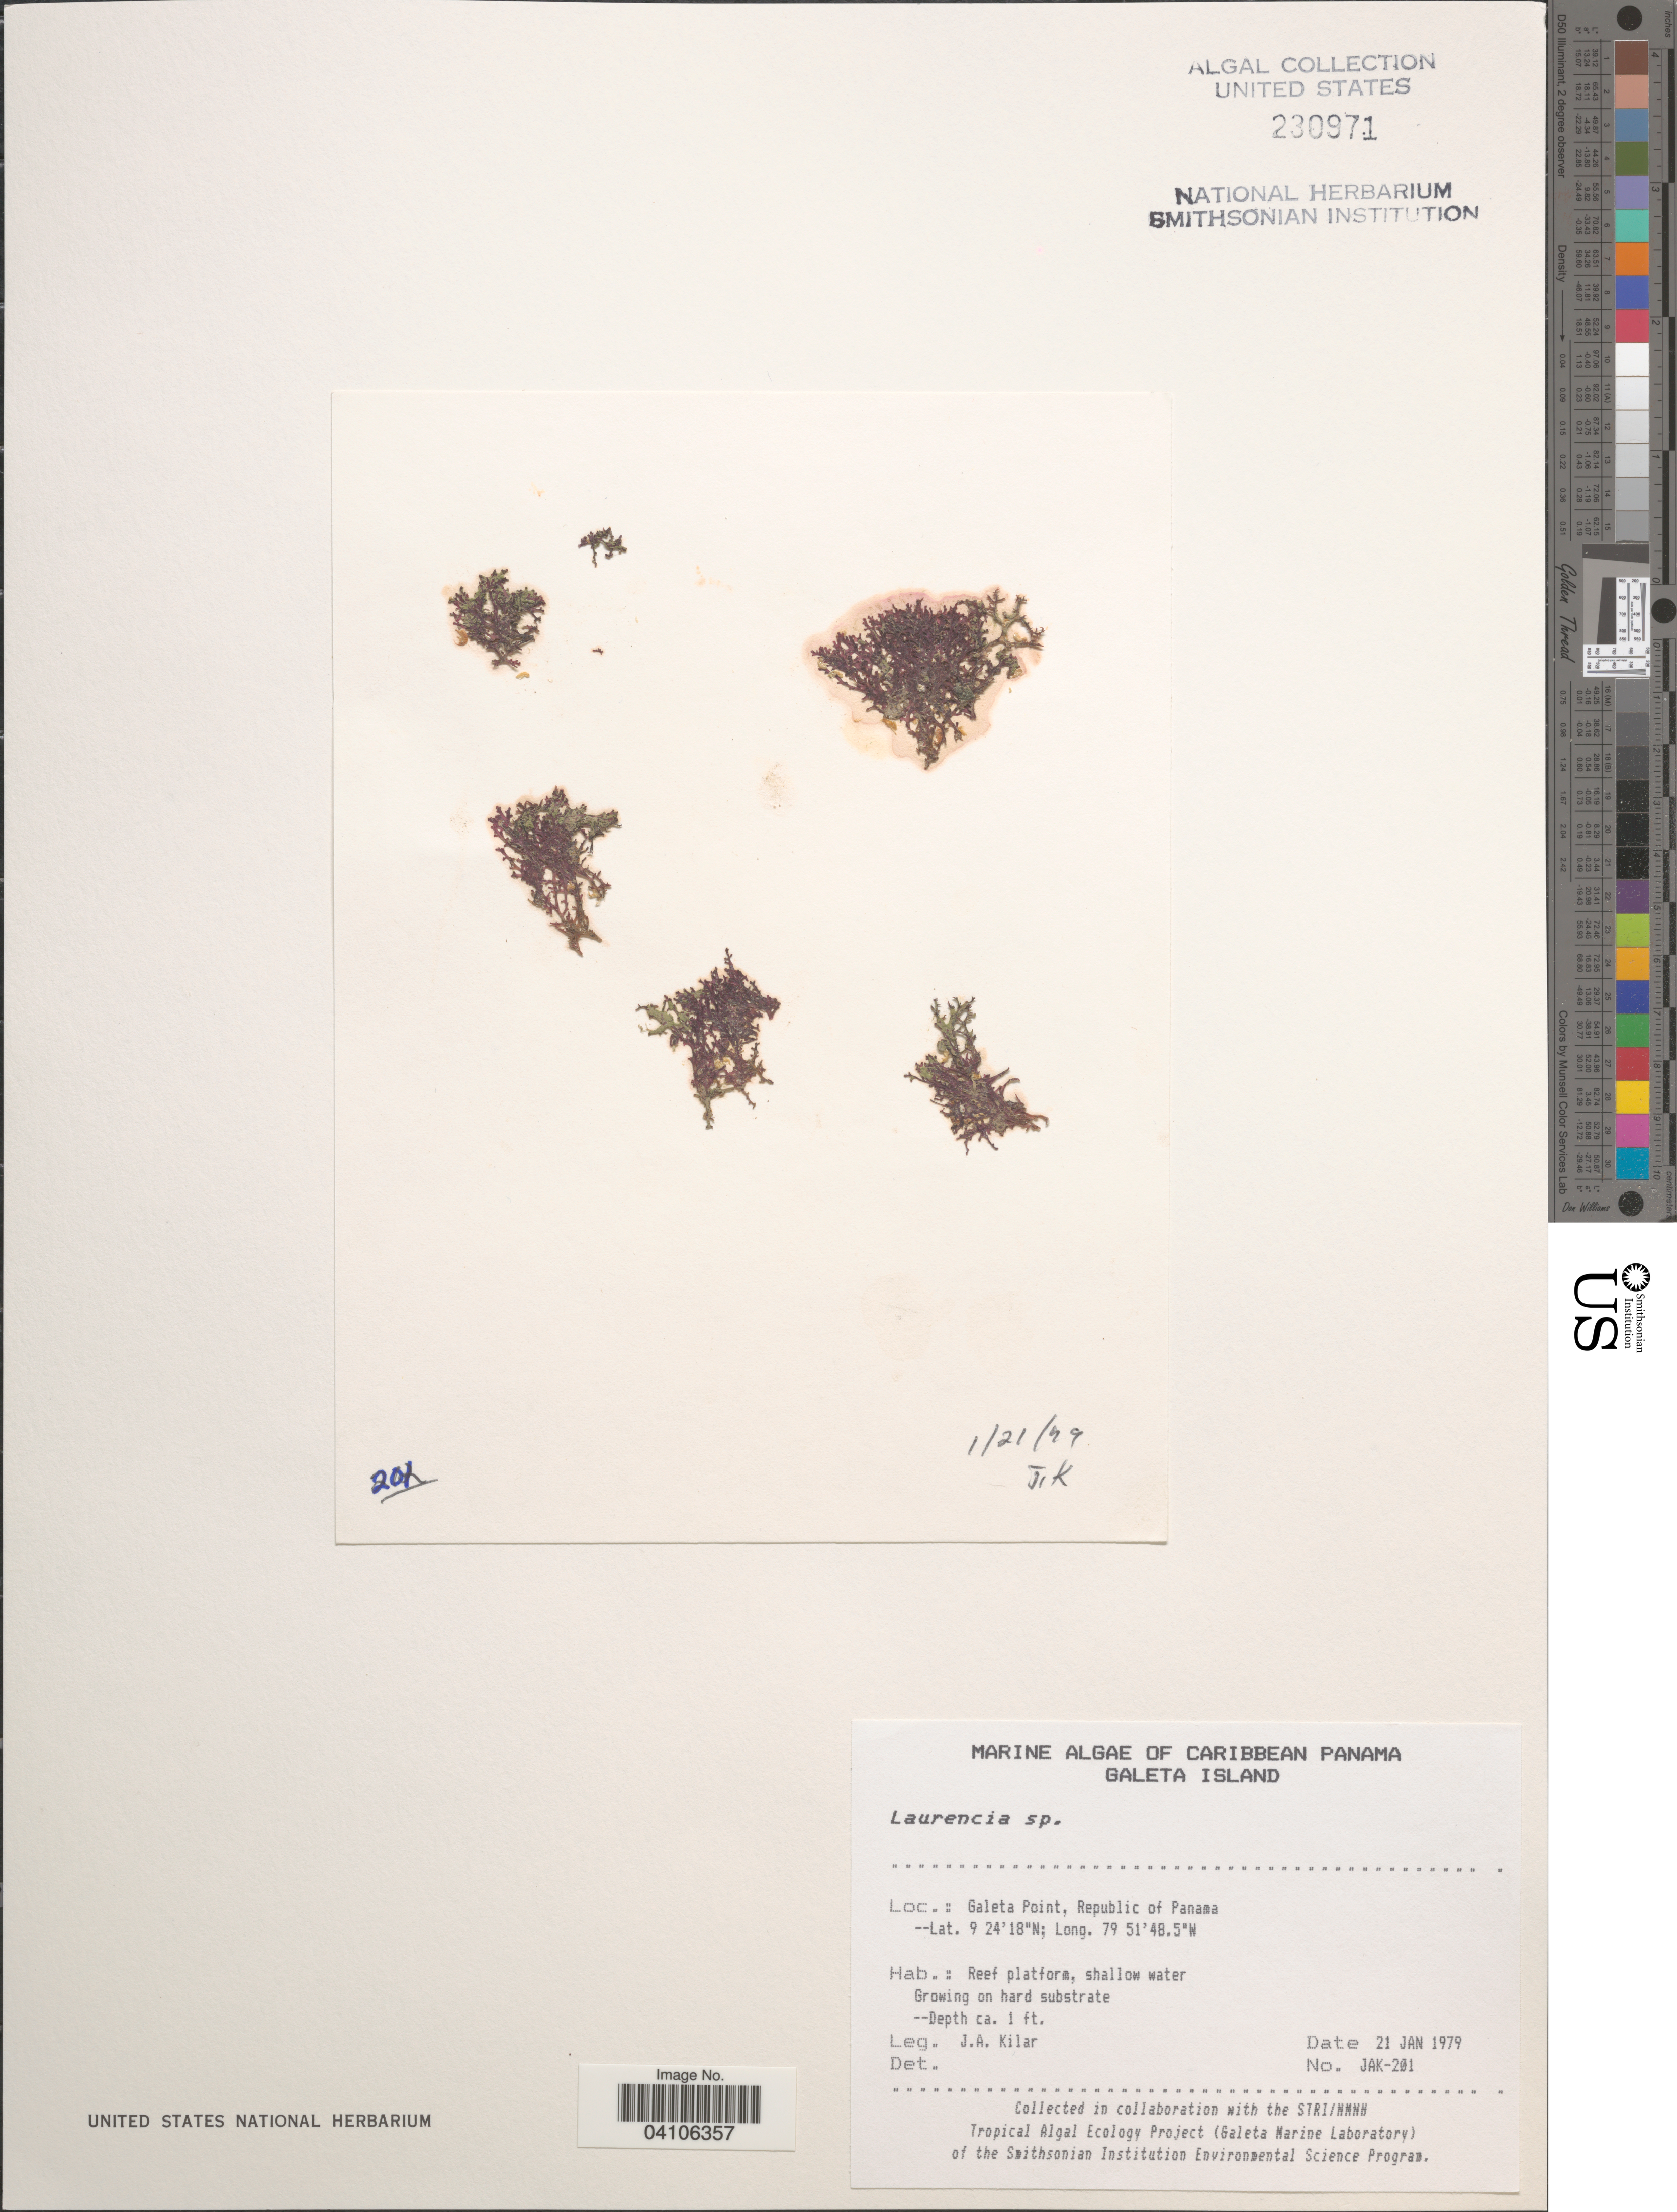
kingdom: Plantae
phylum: Rhodophyta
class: Florideophyceae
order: Ceramiales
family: Rhodomelaceae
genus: Laurencia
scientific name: Laurencia sp.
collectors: J. A. Kilar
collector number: JAK-201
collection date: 1979-01-21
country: Panama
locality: Caribbean Panama. Galeta Island. Galeta Point, Republic of Panama.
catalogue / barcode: US 230971